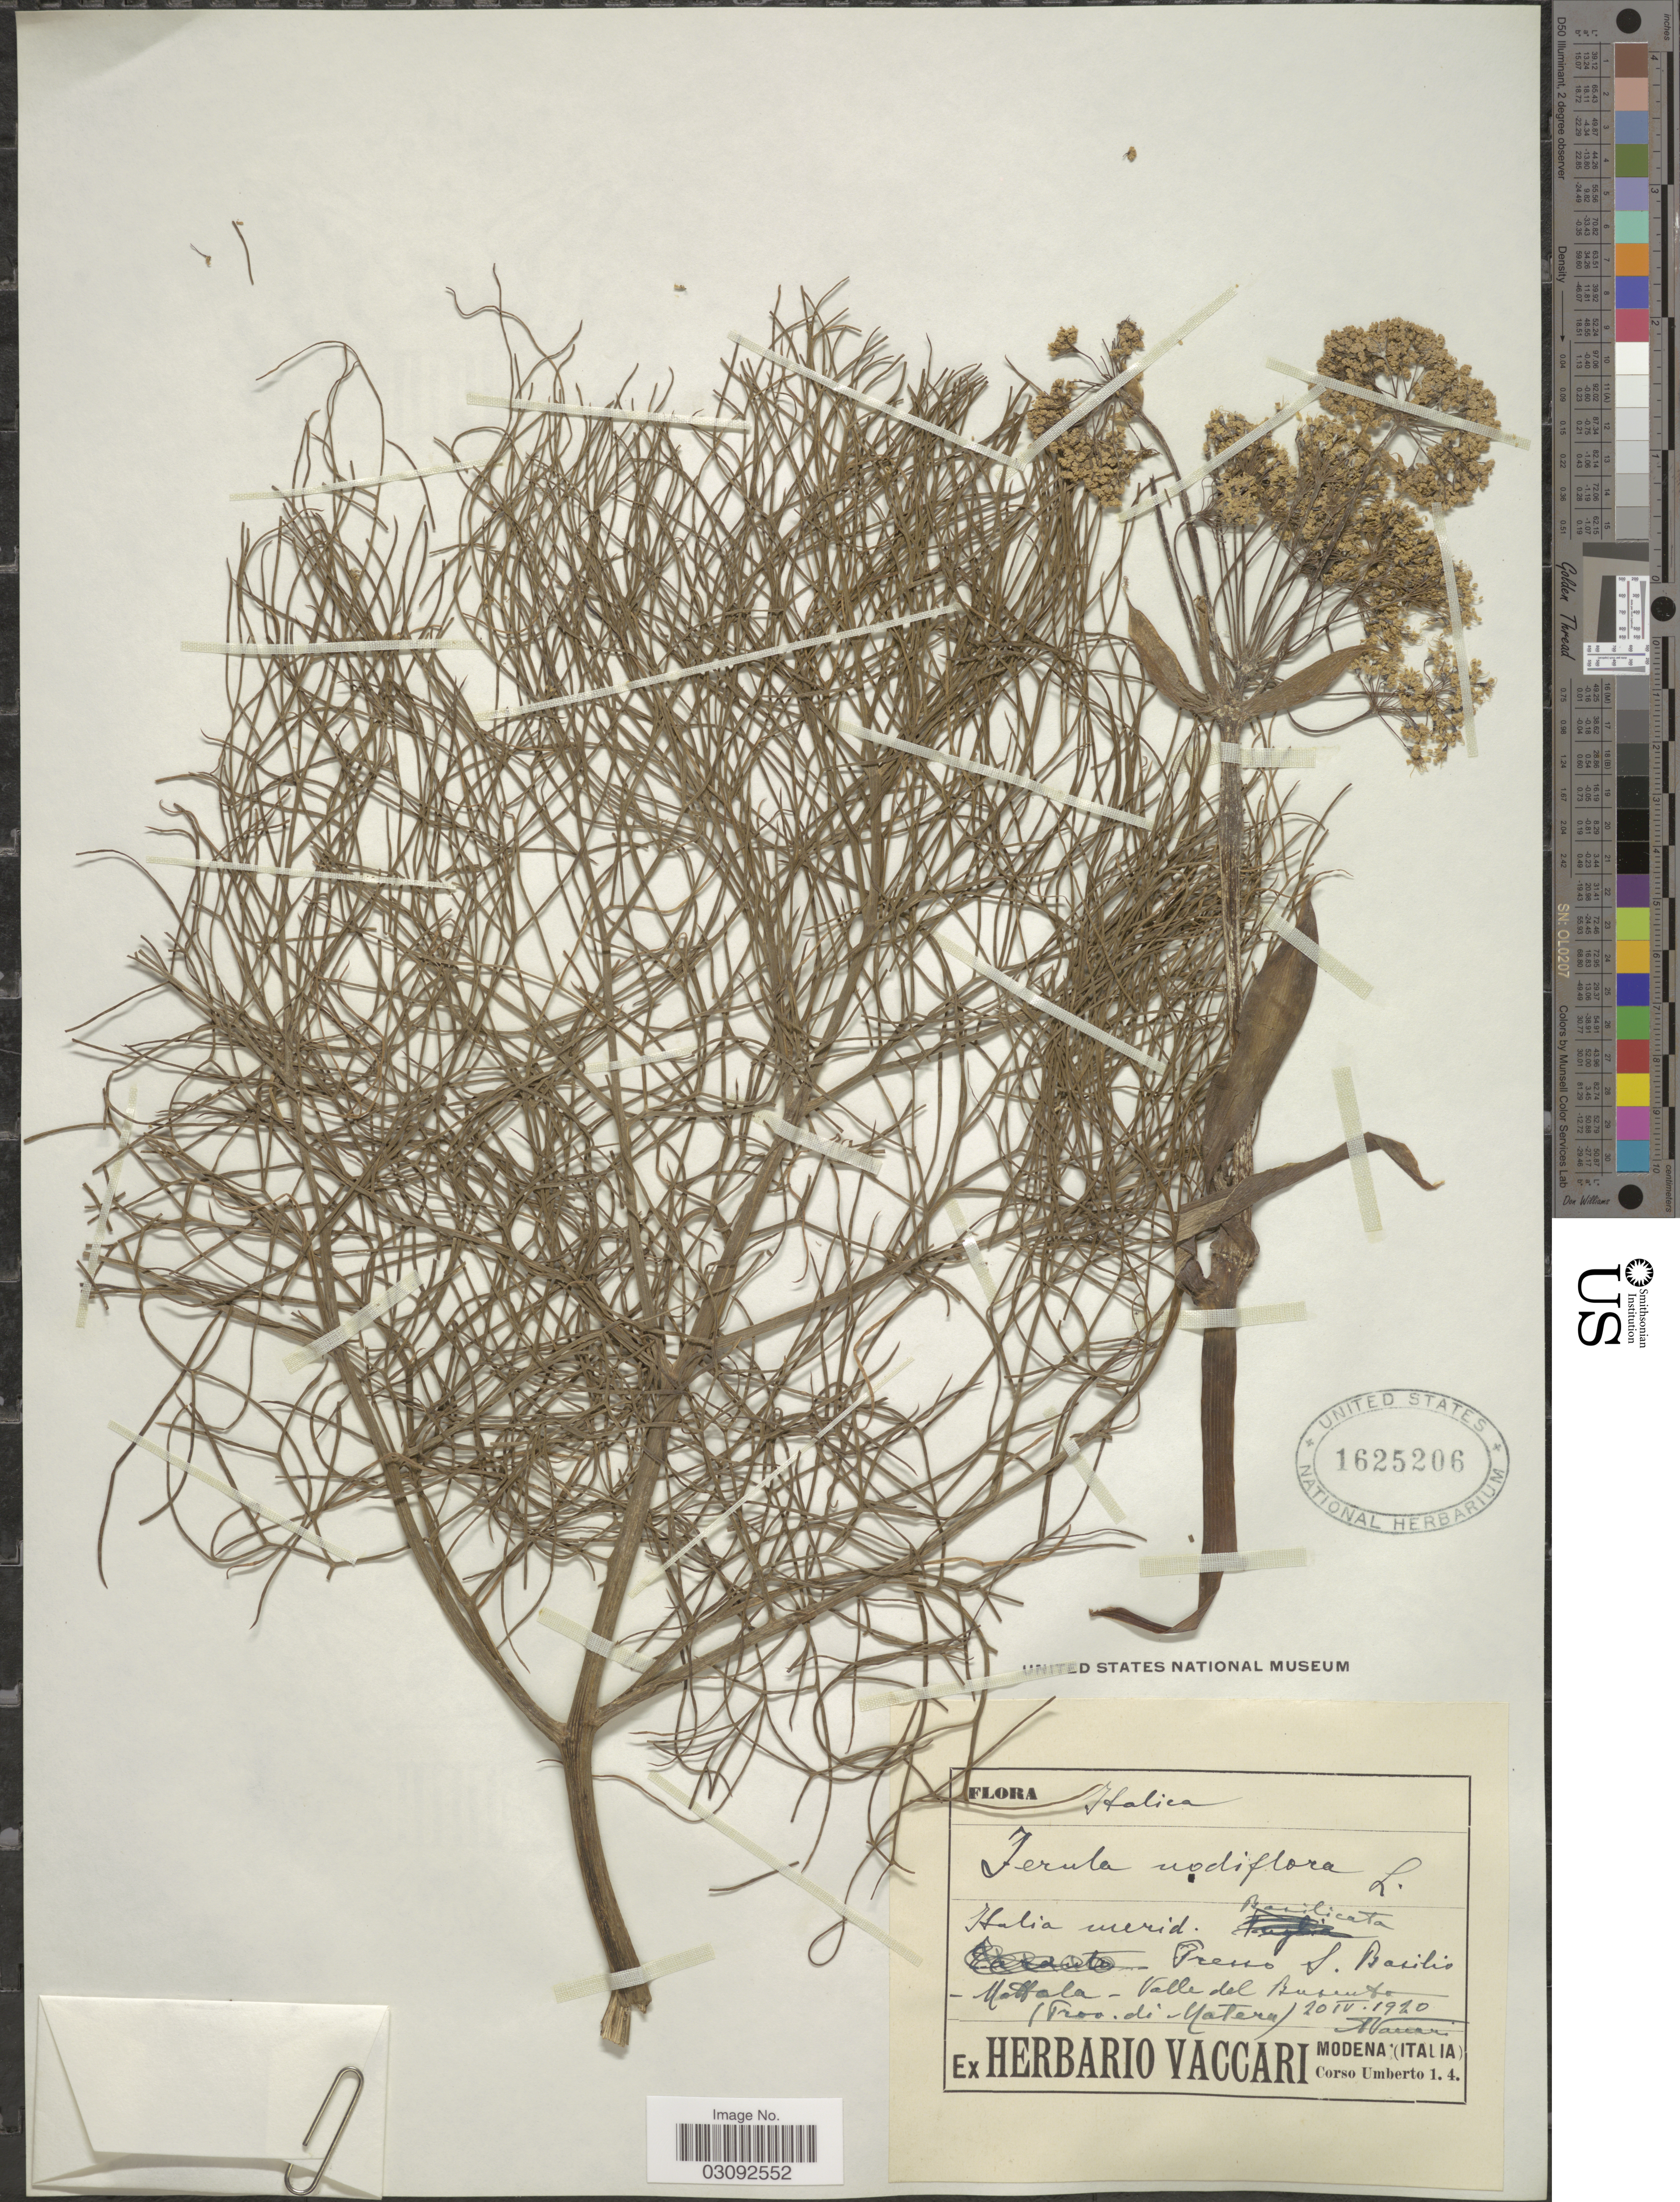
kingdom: Plantae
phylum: Tracheophyta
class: Magnoliopsida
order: Apiales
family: Apiaceae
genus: Ferula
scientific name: Ferula nodiflora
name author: L.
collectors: A. Vaccari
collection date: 1920-04-20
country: Italy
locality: Italia merid. Presso S. Basilio - Mattala - Valle del Buxinto (Prov. di Matera). [interpreted]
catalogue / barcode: US 1625206